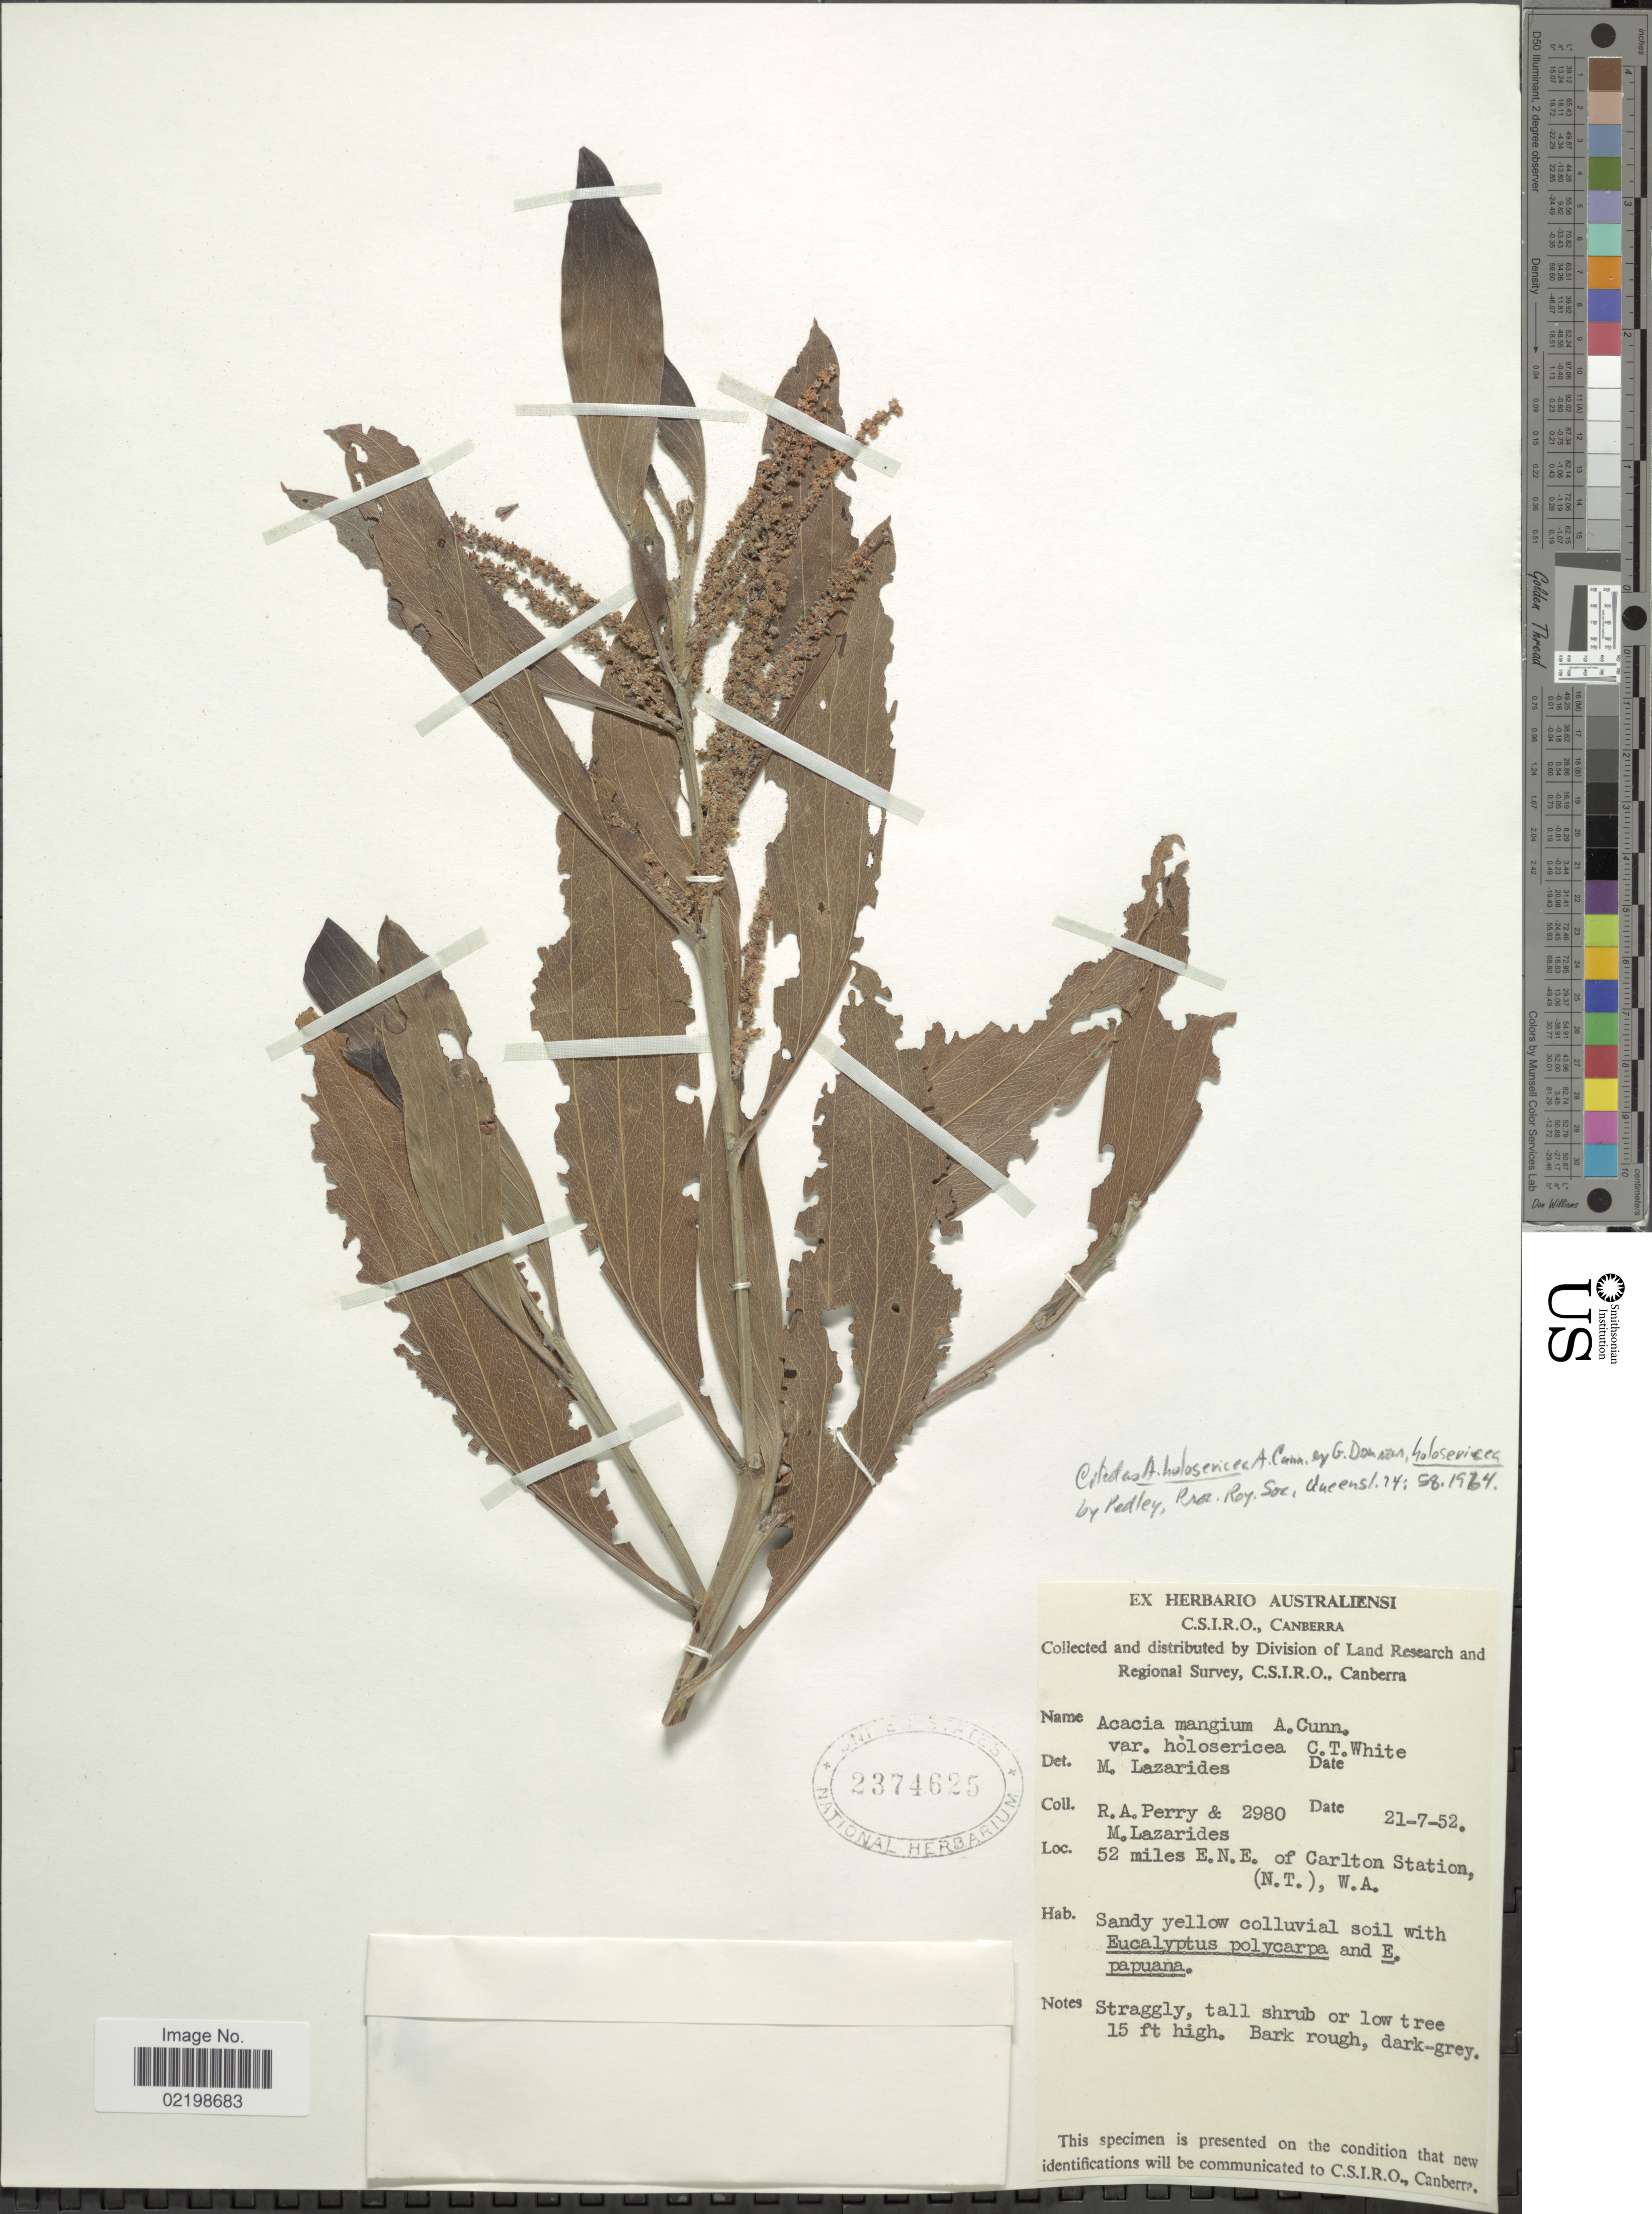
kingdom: Plantae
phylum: Tracheophyta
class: Magnoliopsida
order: Fabales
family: Fabaceae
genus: Acacia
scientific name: Acacia holosericea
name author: A. Cunn. ex Don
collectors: Perry, R. A. & M. Lazarides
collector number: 2980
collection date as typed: Transcribed d/m/y: 21/7/52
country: Australia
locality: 52 miles E.N.E. of Carlton Station, ( N.T.) W.A.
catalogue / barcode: US 2374625